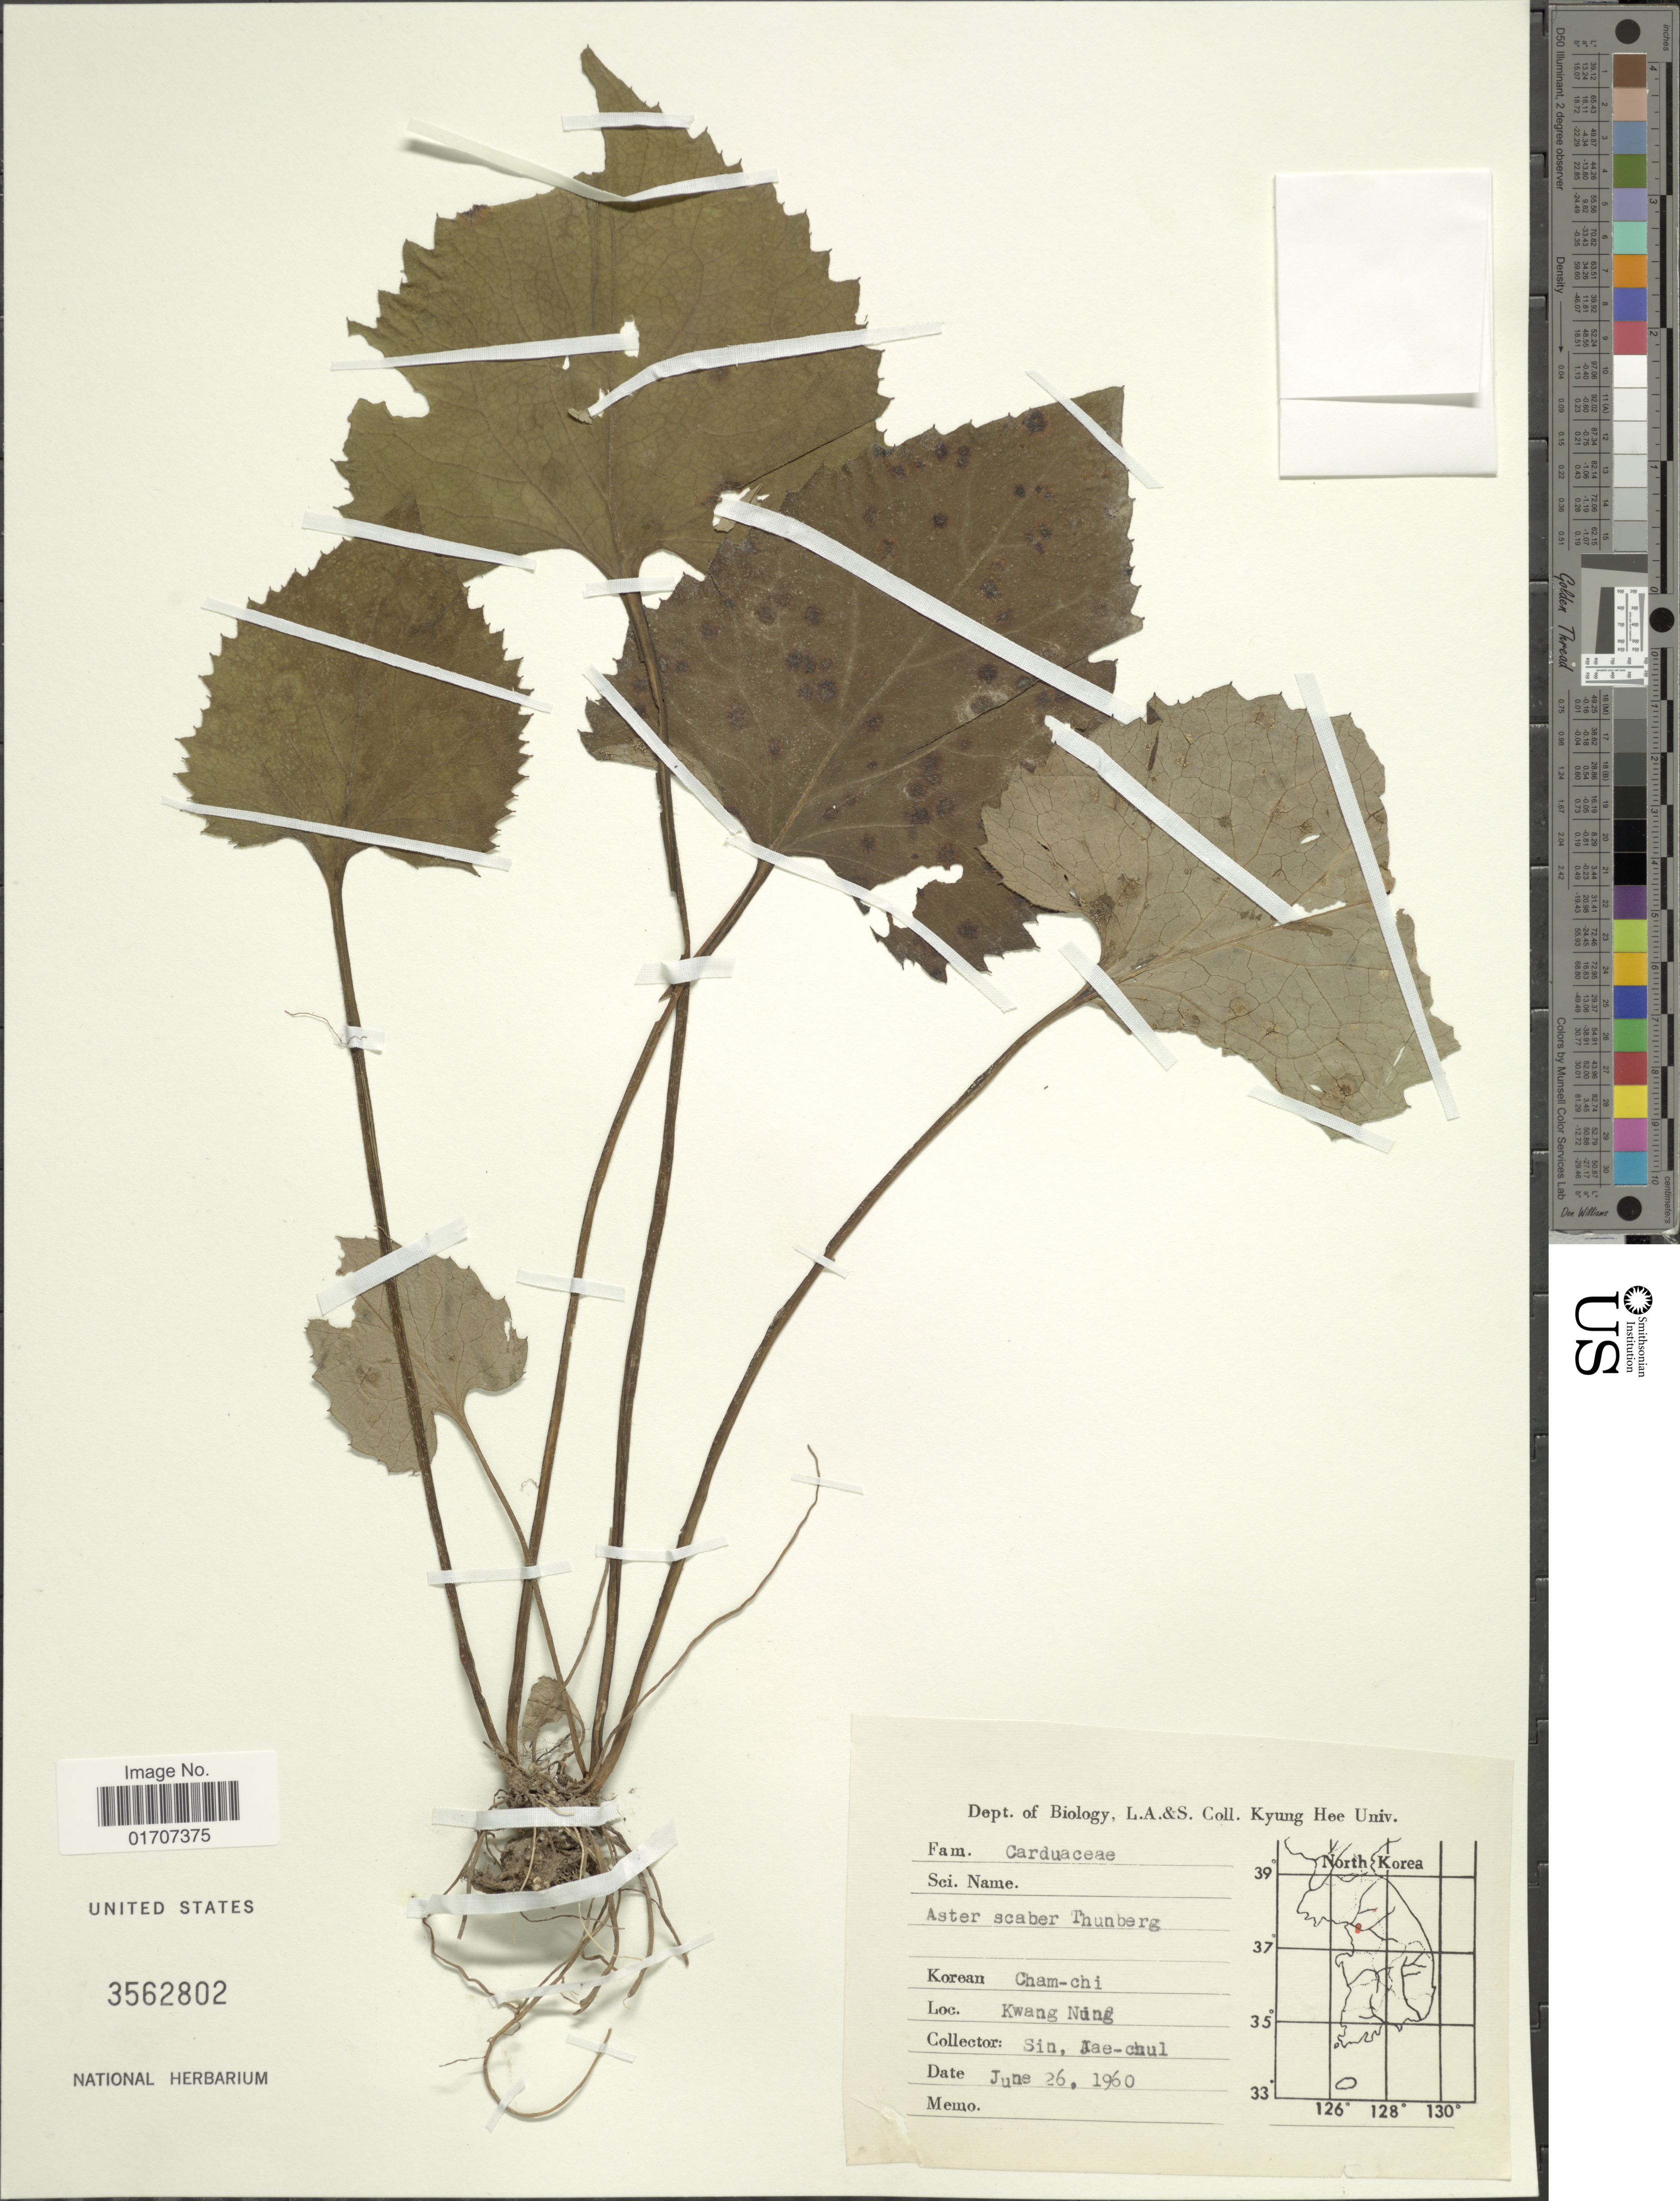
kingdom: Plantae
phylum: Tracheophyta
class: Magnoliopsida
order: Asterales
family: Asteraceae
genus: Doellingeria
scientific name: Doellingeria scabra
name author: (Thunb.) Nees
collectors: J. Sin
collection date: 1960-06-26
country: South Korea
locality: Kwang Nding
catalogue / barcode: US 3562802